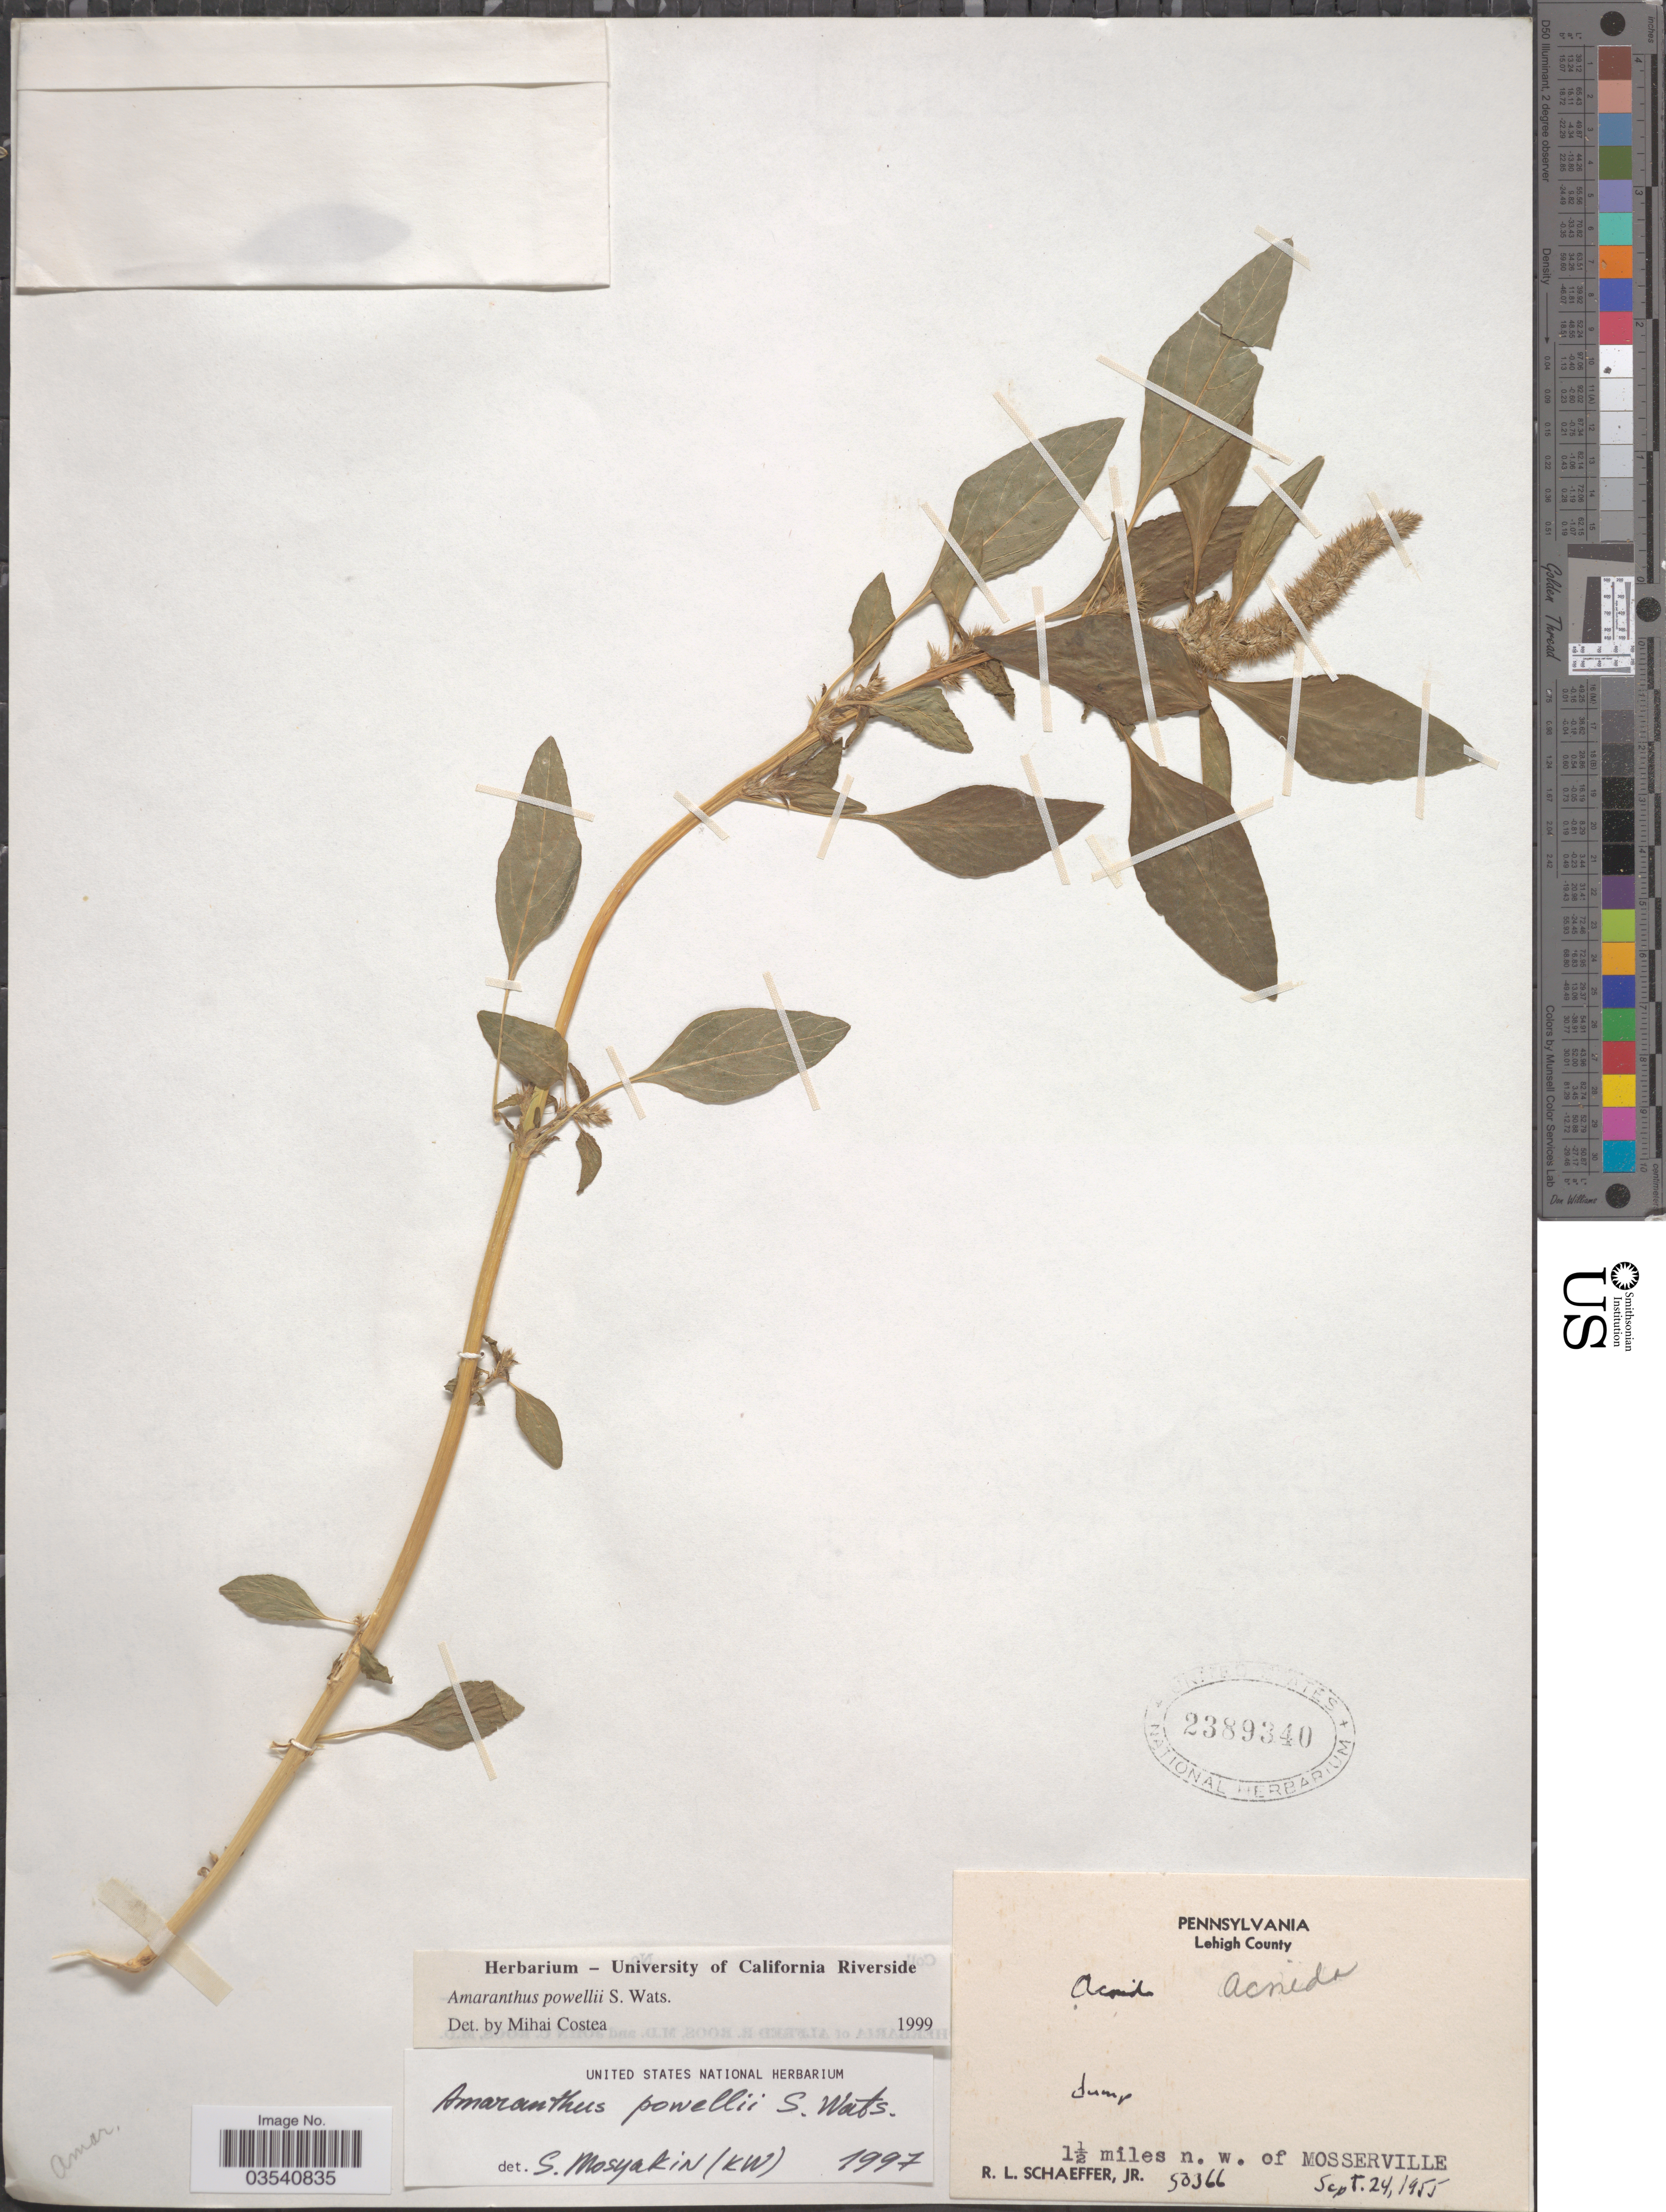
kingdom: Plantae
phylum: Tracheophyta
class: Magnoliopsida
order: Caryophyllales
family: Amaranthaceae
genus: Amaranthus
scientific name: Amaranthus powellii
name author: S. Watson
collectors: R. L. Schaeffer Jr.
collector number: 50366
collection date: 1955-09-24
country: United States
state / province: Pennsylvania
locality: Lehigh County. 1½ miles n.w. of Mosserville.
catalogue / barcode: US 2389340